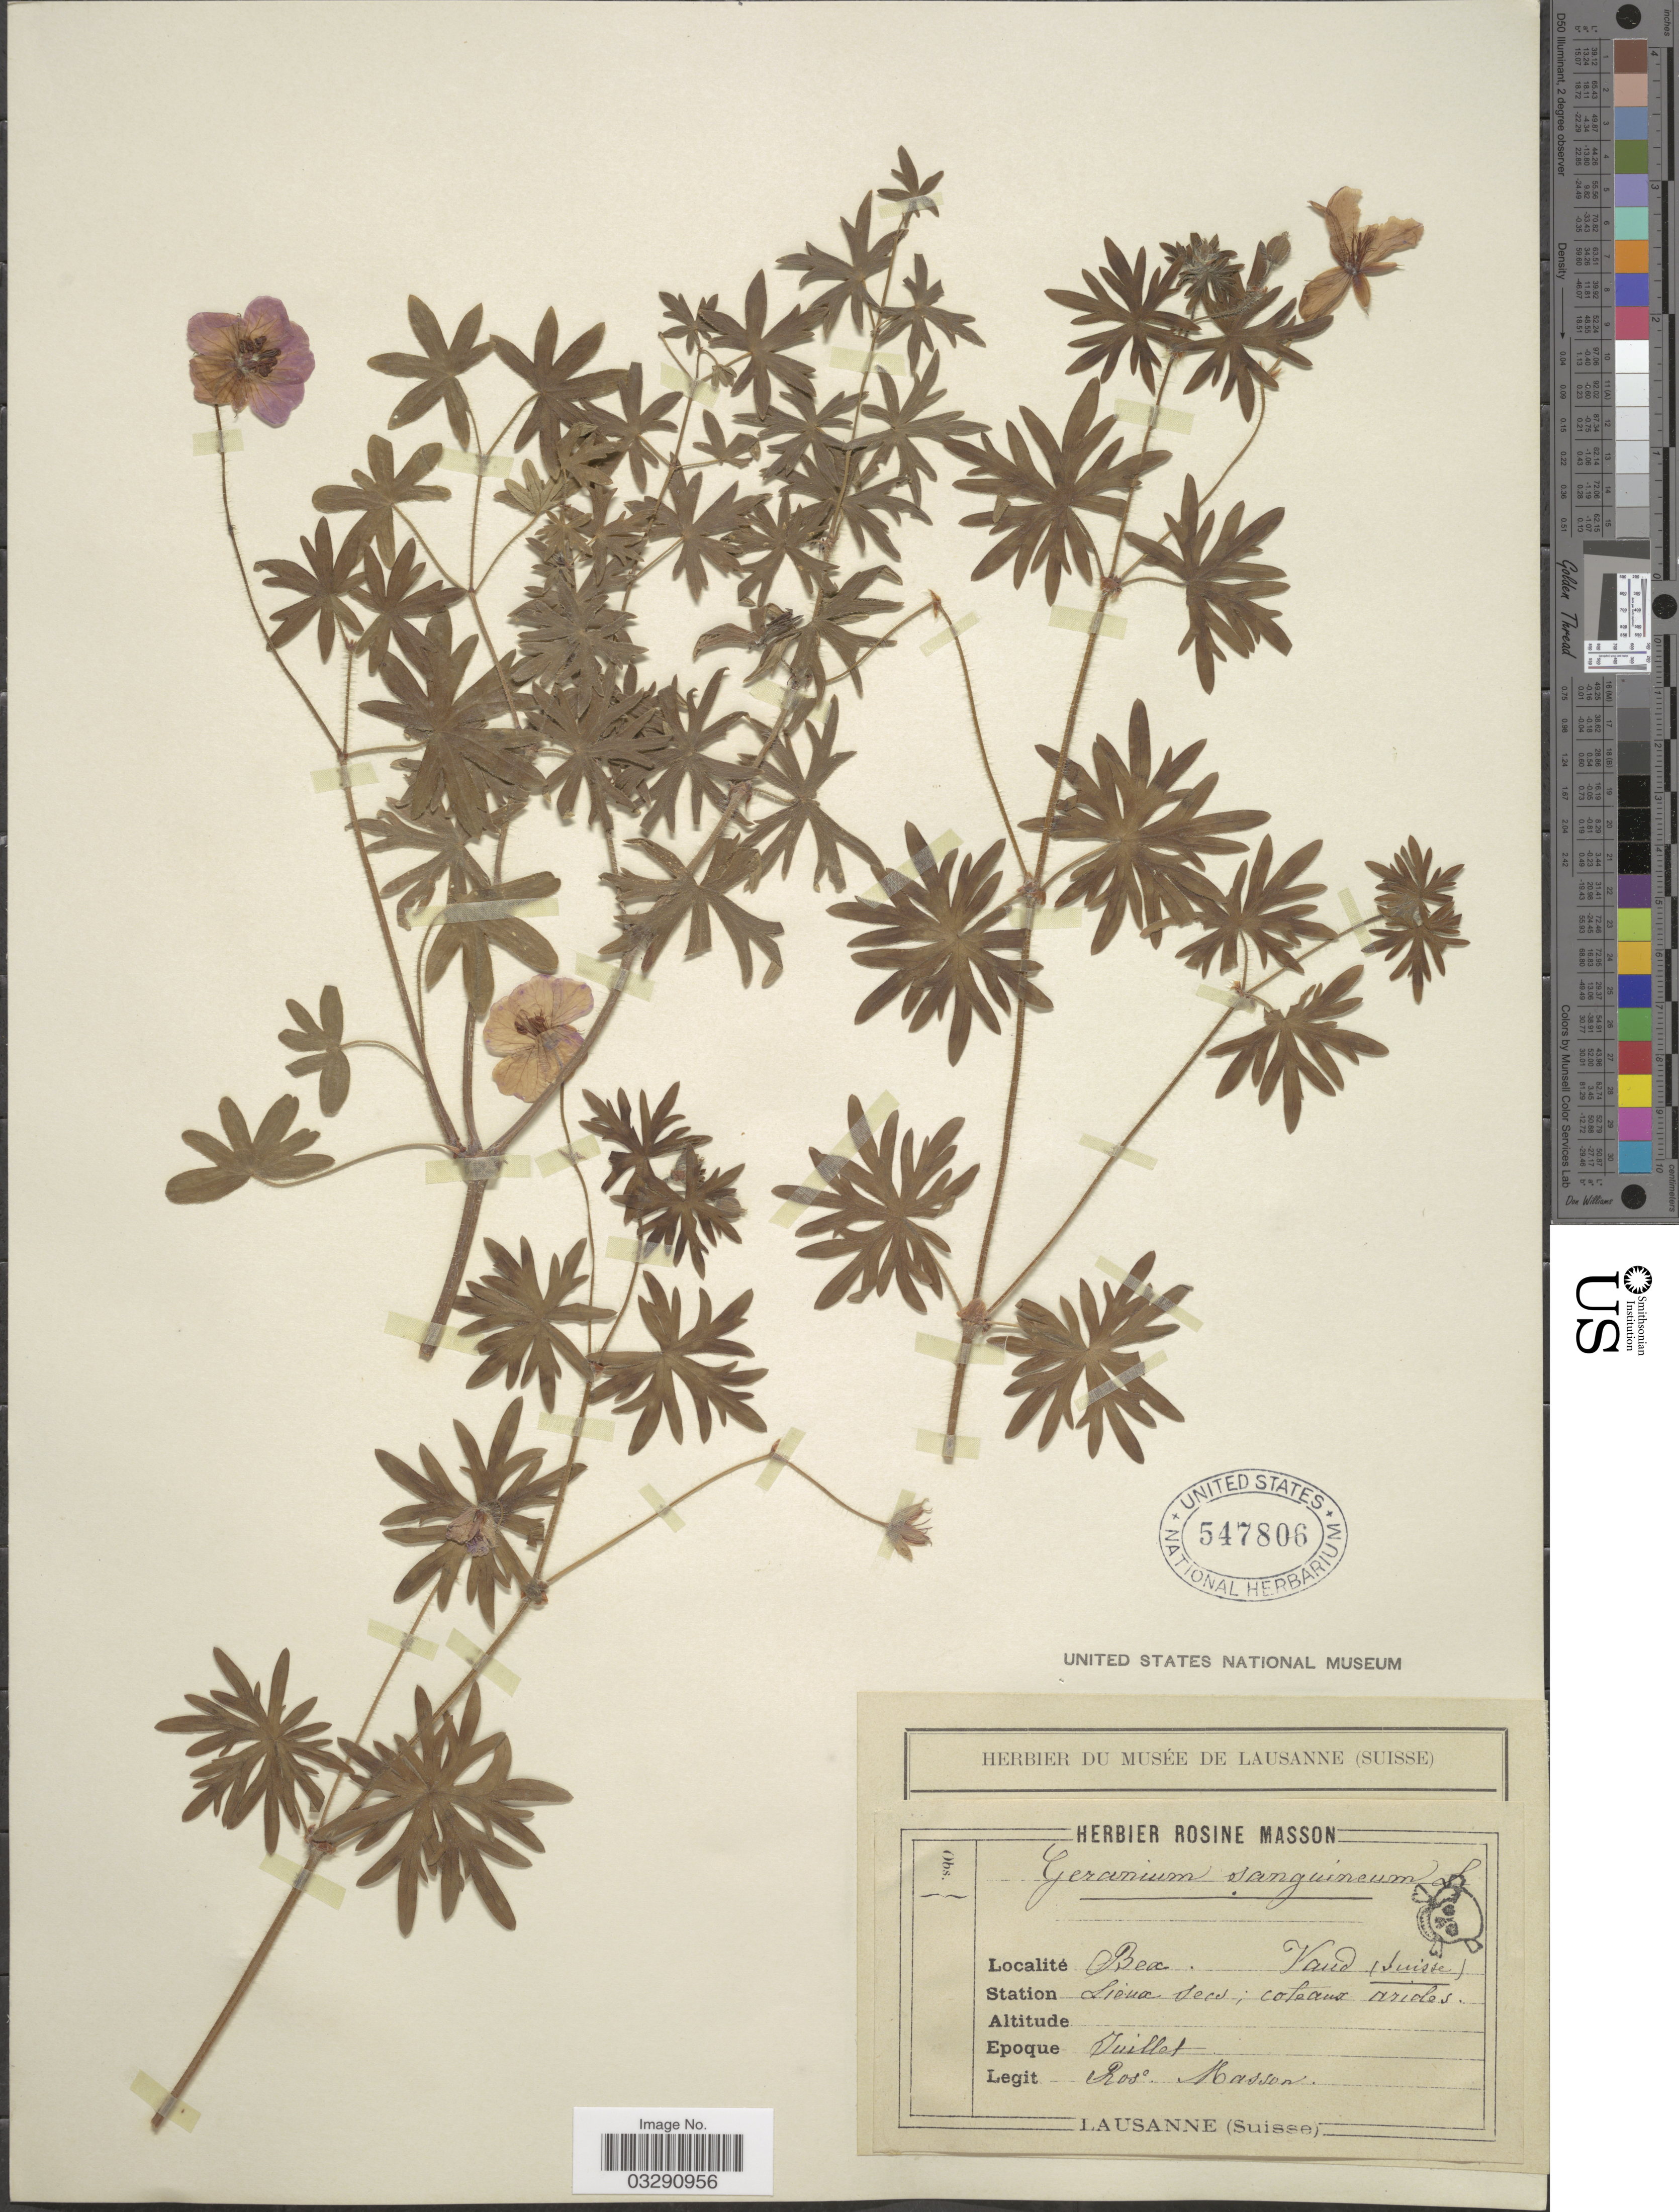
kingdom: Plantae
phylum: Tracheophyta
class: Magnoliopsida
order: Geraniales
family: Geraniaceae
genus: Geranium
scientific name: Geranium sanguineum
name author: L.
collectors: R. Masson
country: Switzerland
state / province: Vaud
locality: Bex. Vaud (Suisse), Lieux secs; coteaux arides.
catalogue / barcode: US 547806